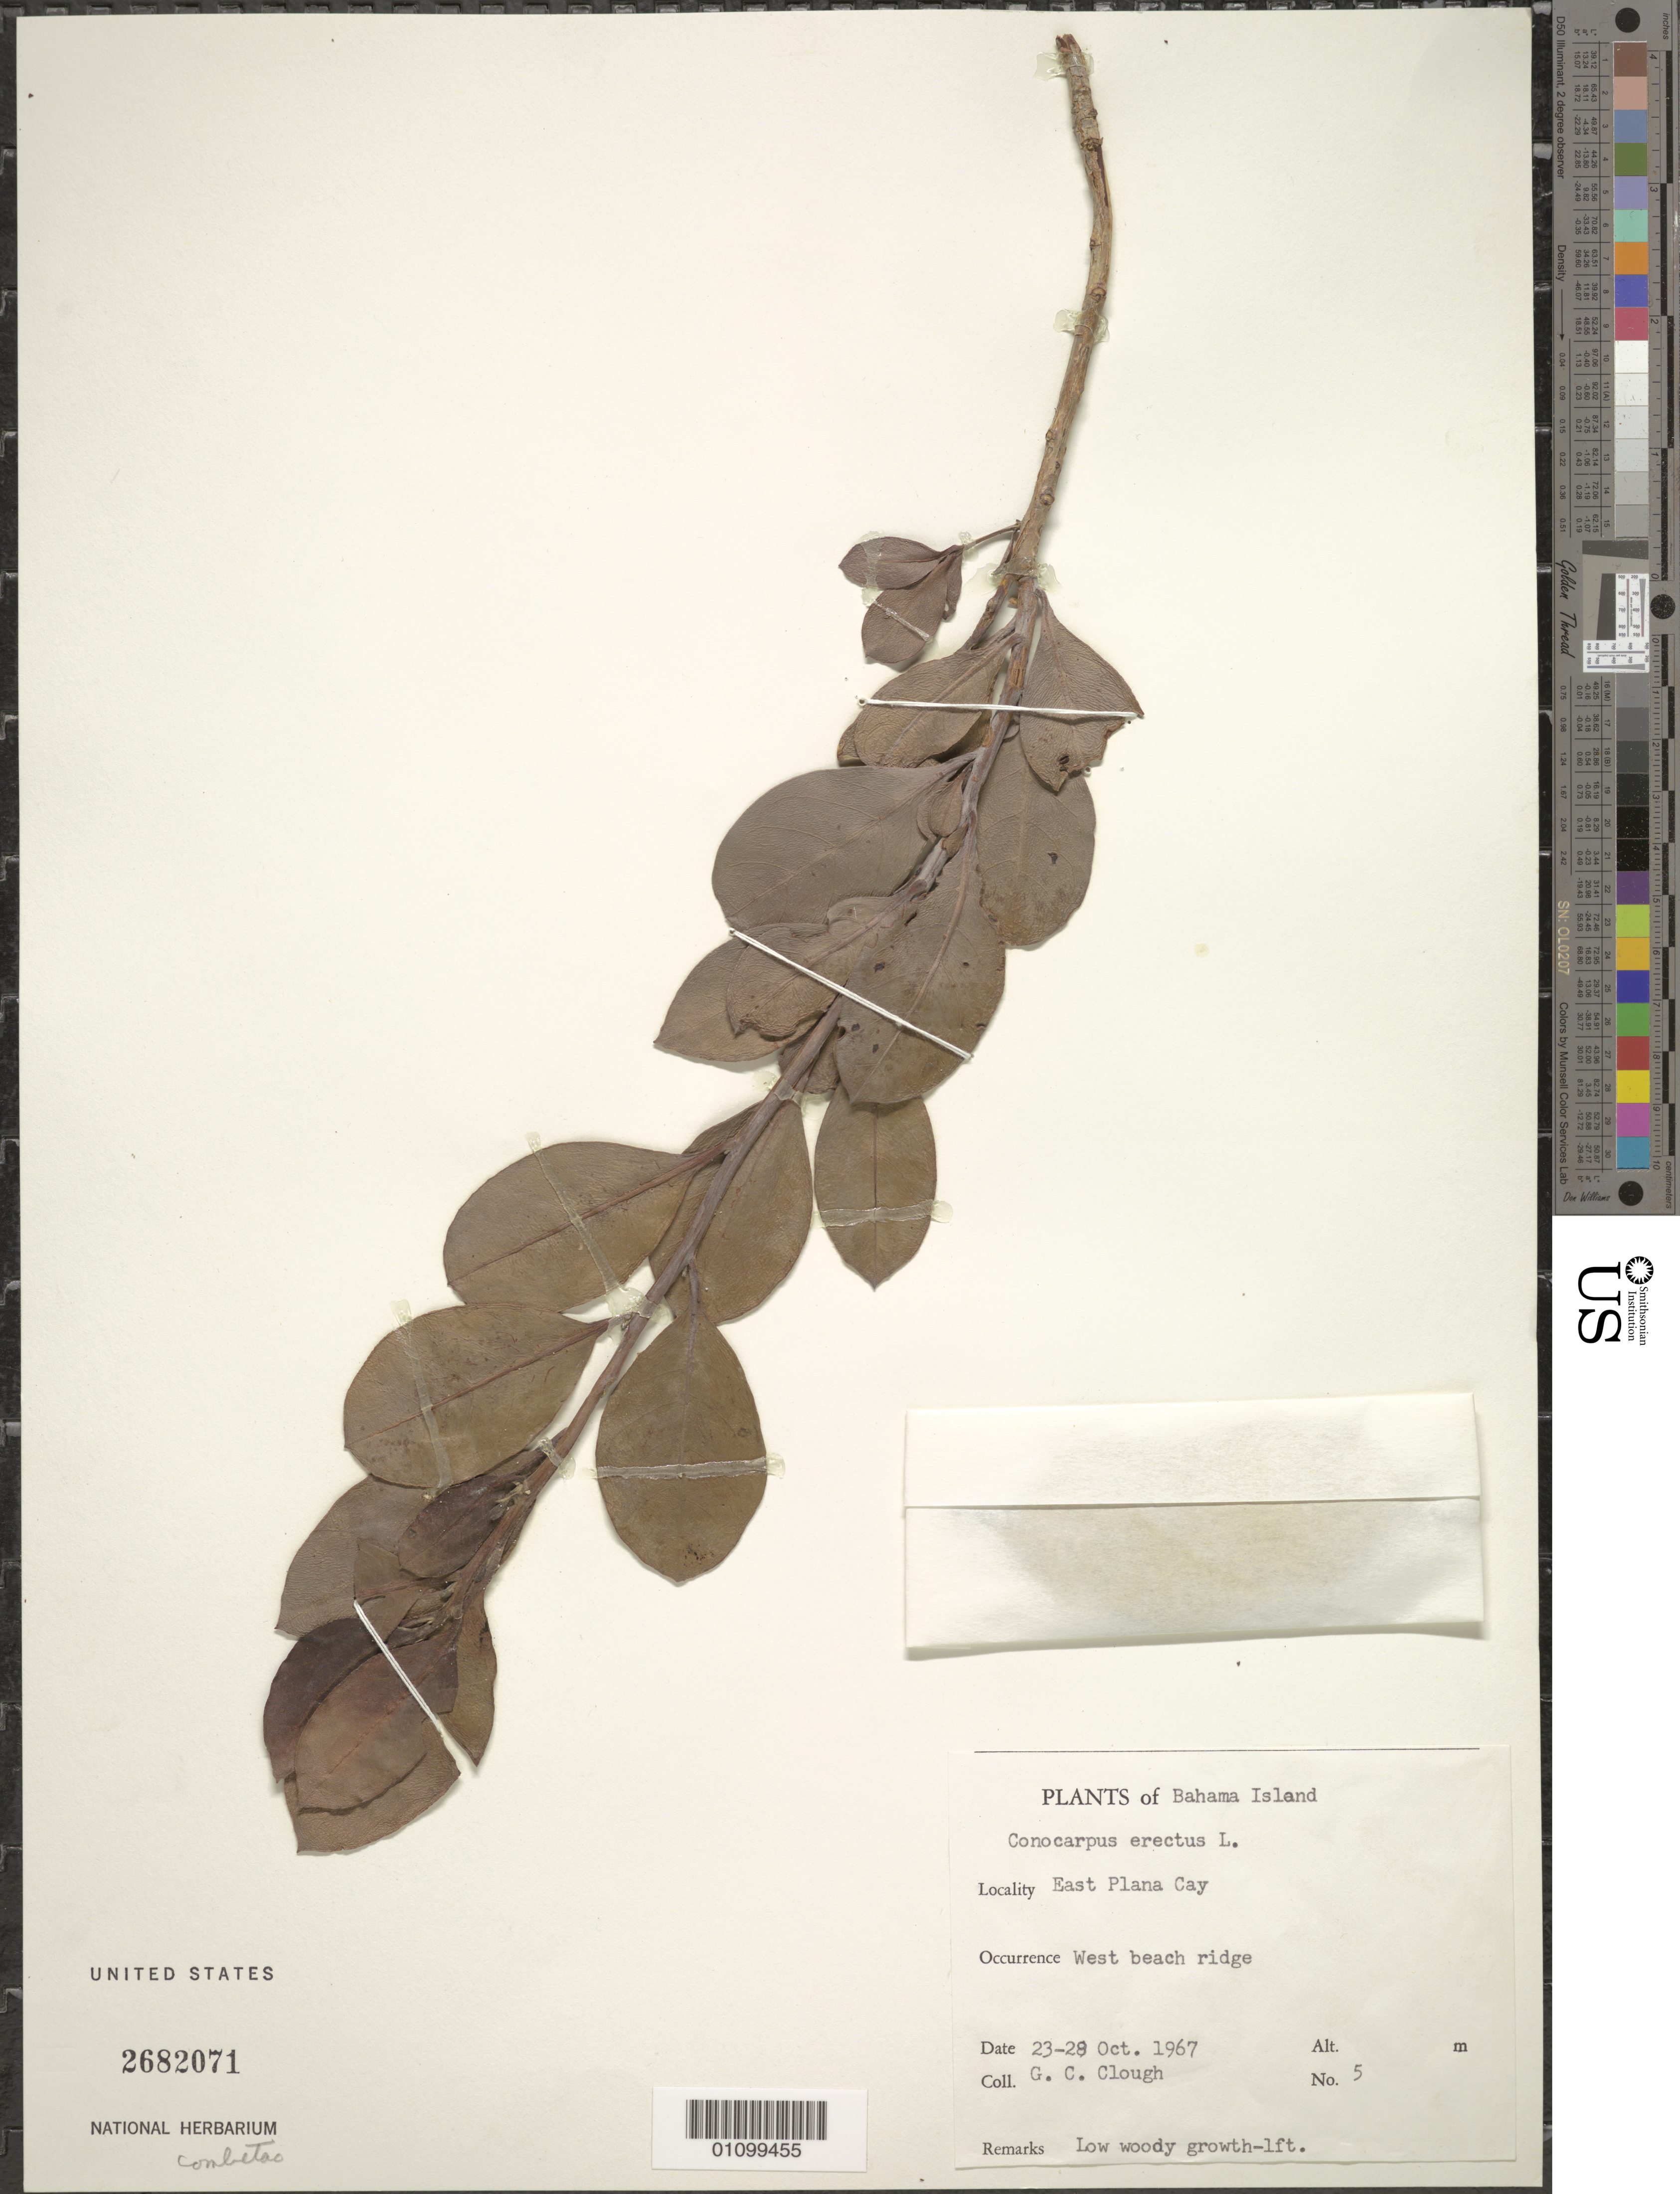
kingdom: Plantae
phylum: Tracheophyta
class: Magnoliopsida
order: Myrtales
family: Combretaceae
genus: Conocarpus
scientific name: Conocarpus erectus var. erectus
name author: L.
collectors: G. Clough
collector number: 5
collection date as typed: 23 Oct 1967 to 28 Oct 1967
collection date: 1967-10-23/1967-10-28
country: Bahamas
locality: East Plana Cay. W each ridge.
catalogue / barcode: US 2682071